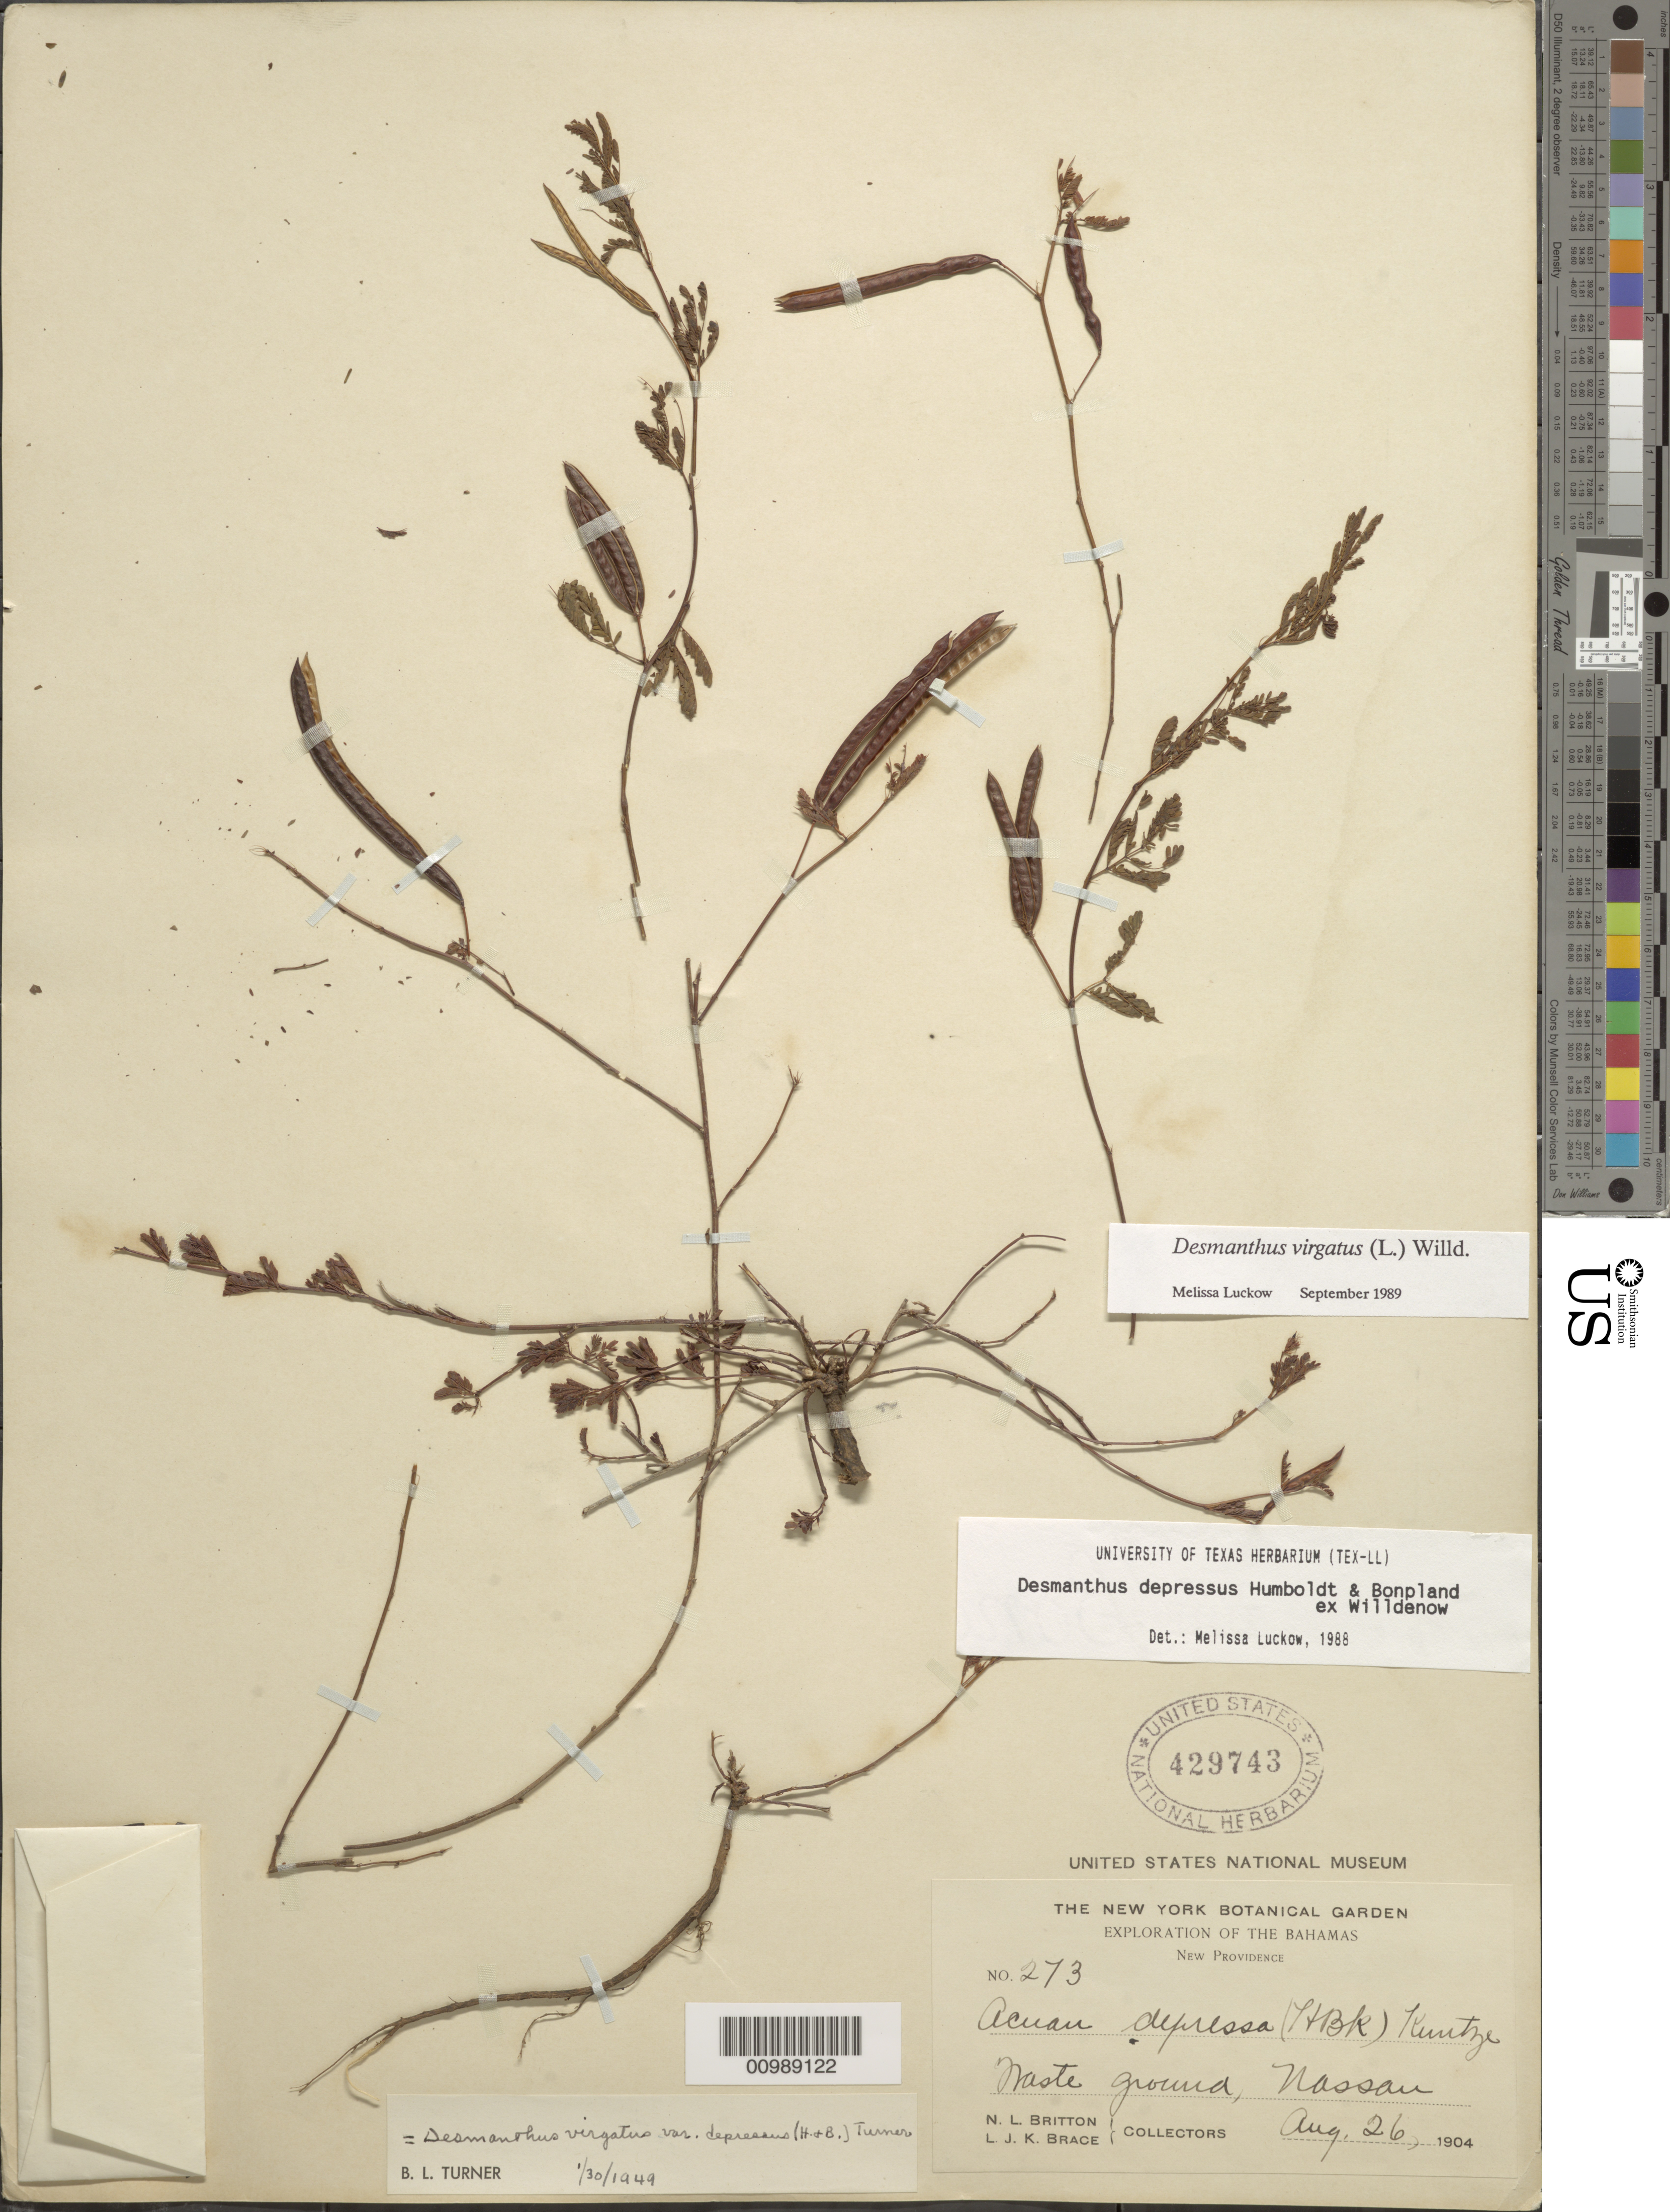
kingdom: Plantae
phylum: Tracheophyta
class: Magnoliopsida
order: Fabales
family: Fabaceae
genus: Desmanthus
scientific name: Desmanthus virgatus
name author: (L.) Willd.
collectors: N. Britton & L. J. K. Brace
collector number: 273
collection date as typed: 26 Aug 1904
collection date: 1904-08-26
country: Bahamas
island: New Providence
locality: Nassau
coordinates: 0 N, 0 E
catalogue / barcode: US 429743